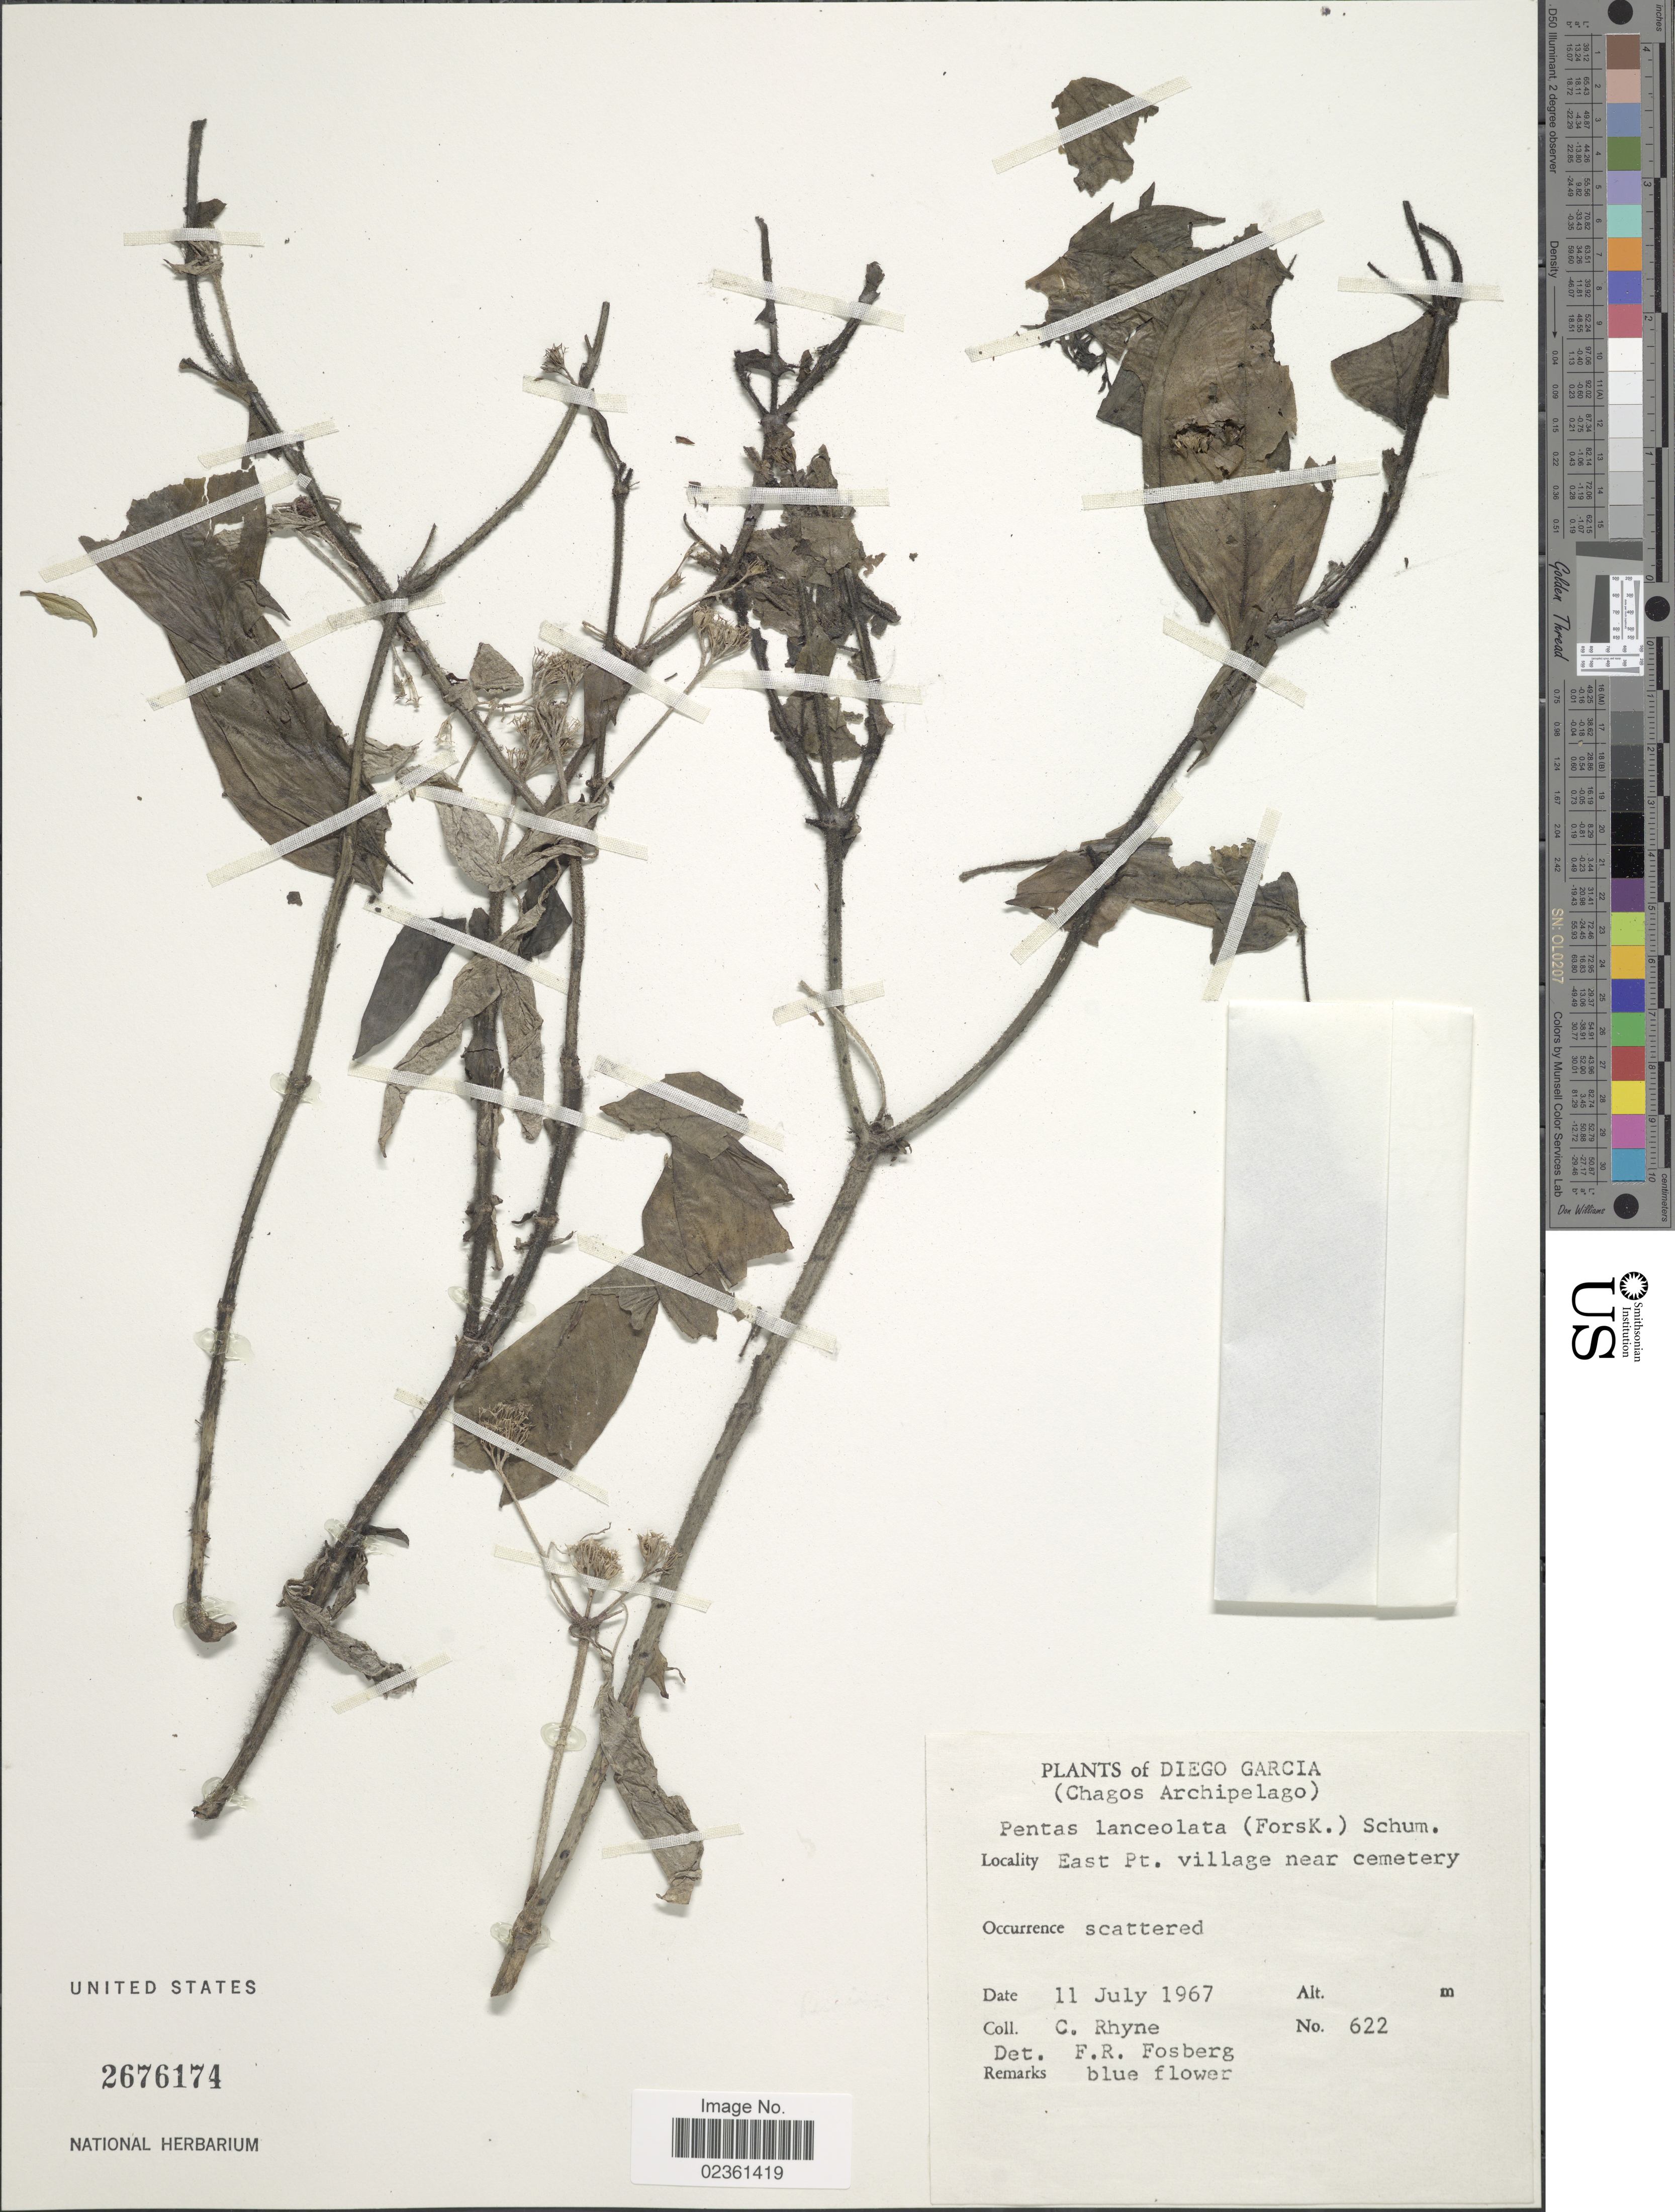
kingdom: Plantae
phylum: Tracheophyta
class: Magnoliopsida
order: Gentianales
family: Rubiaceae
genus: Pentas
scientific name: Pentas lanceolata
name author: (Forssk.) Deflers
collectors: C. Rhyne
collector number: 22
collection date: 1967-07-11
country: British Indian Ocean Territory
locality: Diego Garcia (Chagos Archipelago), East Pt. village near cemetery.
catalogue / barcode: US 2676174